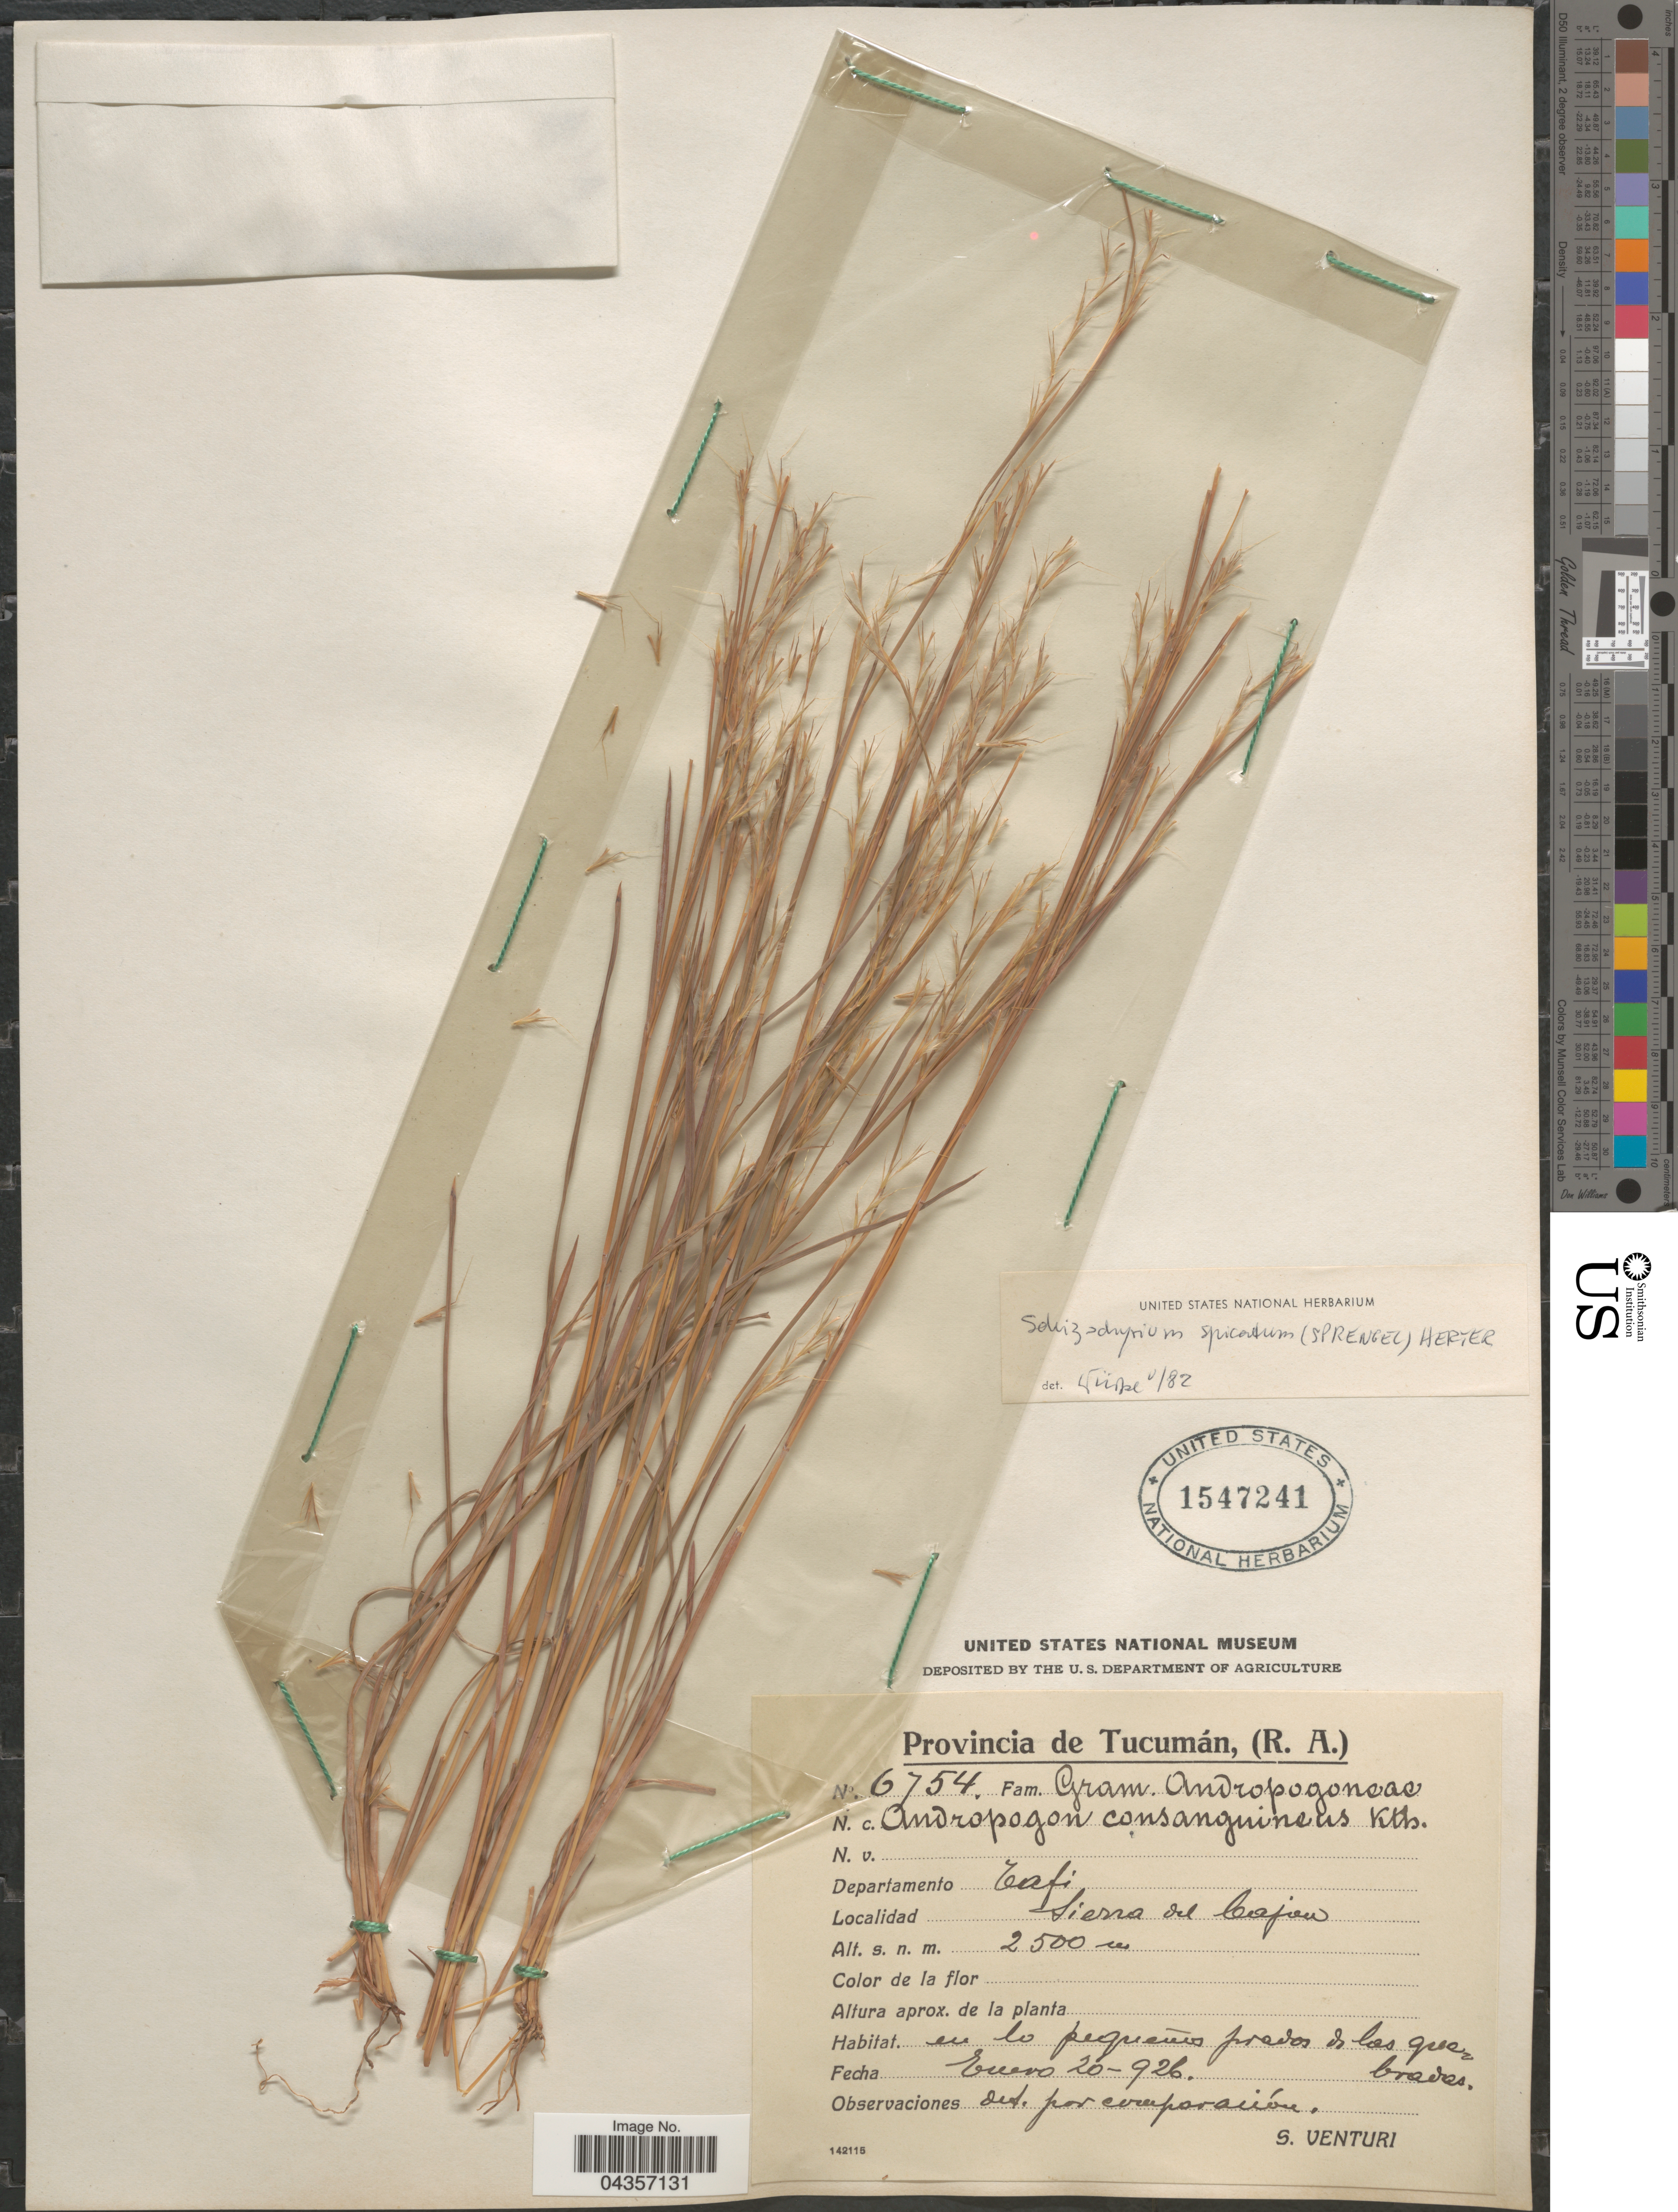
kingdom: Plantae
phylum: Tracheophyta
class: Liliopsida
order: Poales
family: Poaceae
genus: Schizachyrium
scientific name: Schizachyrium spicatum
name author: (Spreng.) Wipff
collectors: S. Venturi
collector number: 6754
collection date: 1926-01-20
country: Argentina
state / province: Tucuman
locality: Departamento Tafi. Sierra del Cajon.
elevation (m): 2500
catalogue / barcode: US 1547241